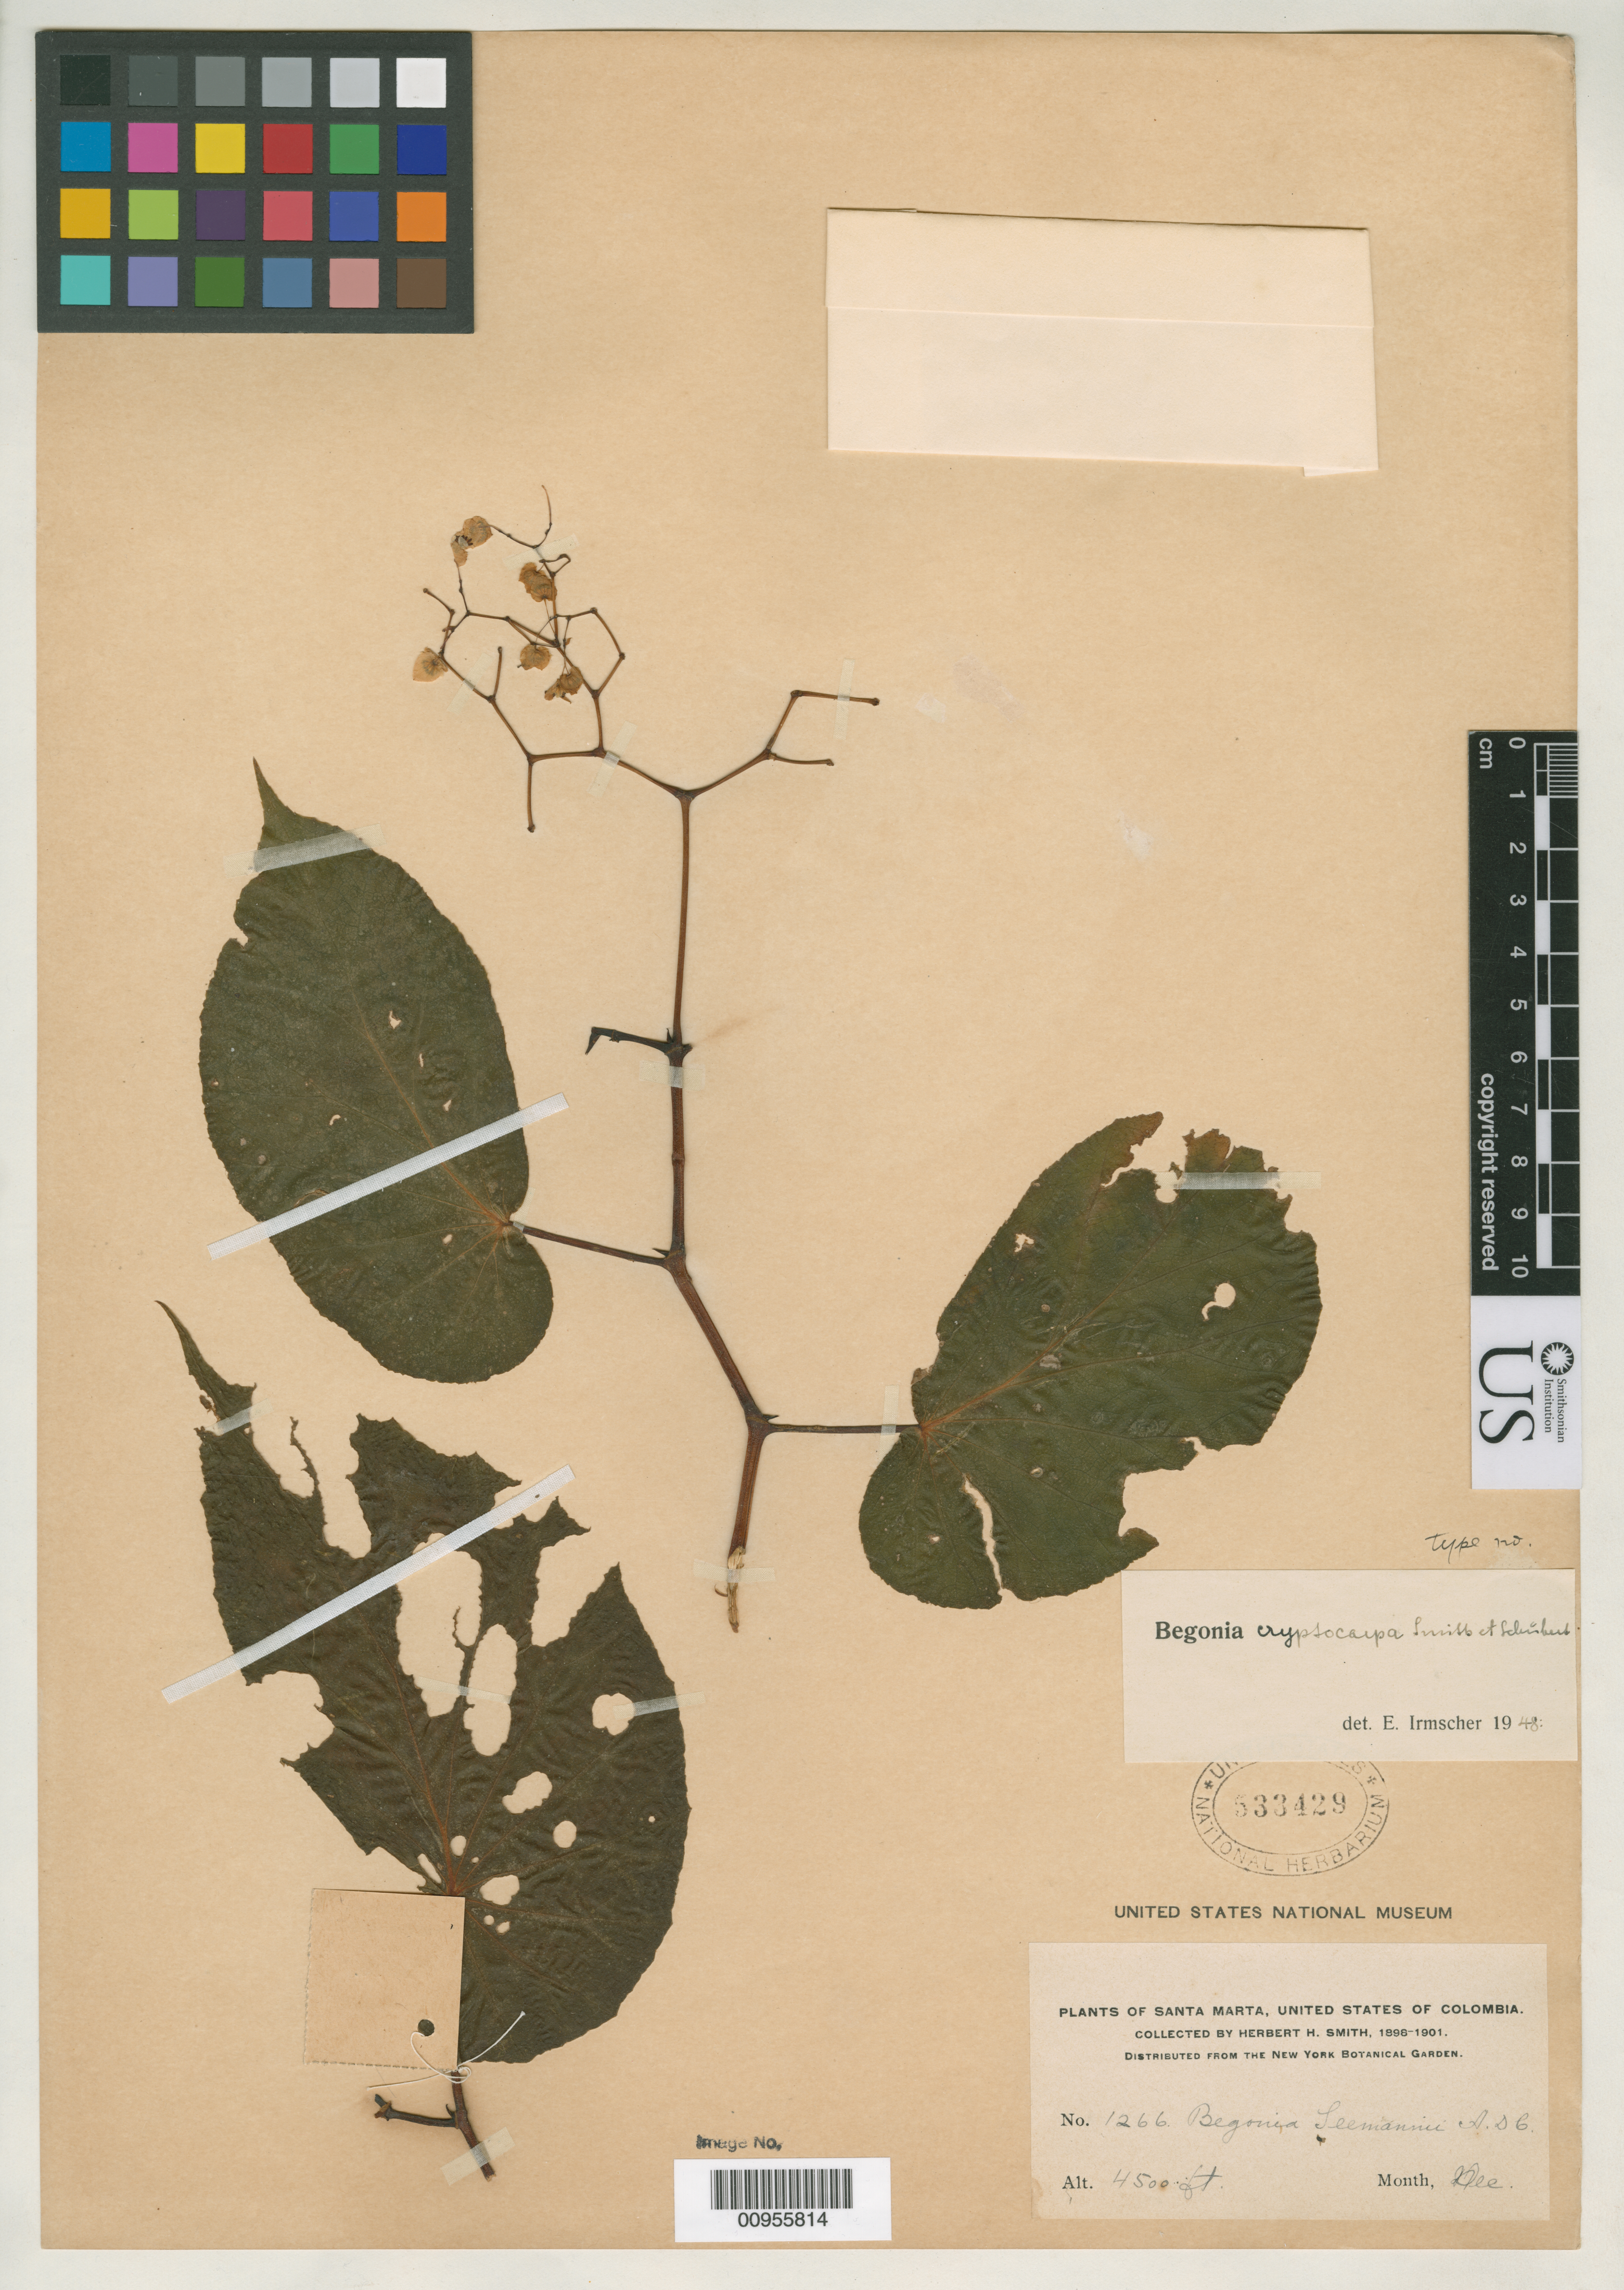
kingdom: Plantae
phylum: Tracheophyta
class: Magnoliopsida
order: Cucurbitales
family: Begoniaceae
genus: Begonia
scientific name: Begonia cryptocarpa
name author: L.B. Sm. & B.G. Schub.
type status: Isotype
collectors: Herbert H. Smith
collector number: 1266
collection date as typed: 1898 to -- --- 1901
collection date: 1898/1901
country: Colombia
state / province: Magdalena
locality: Santa Marta.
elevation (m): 1350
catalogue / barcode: US 533429